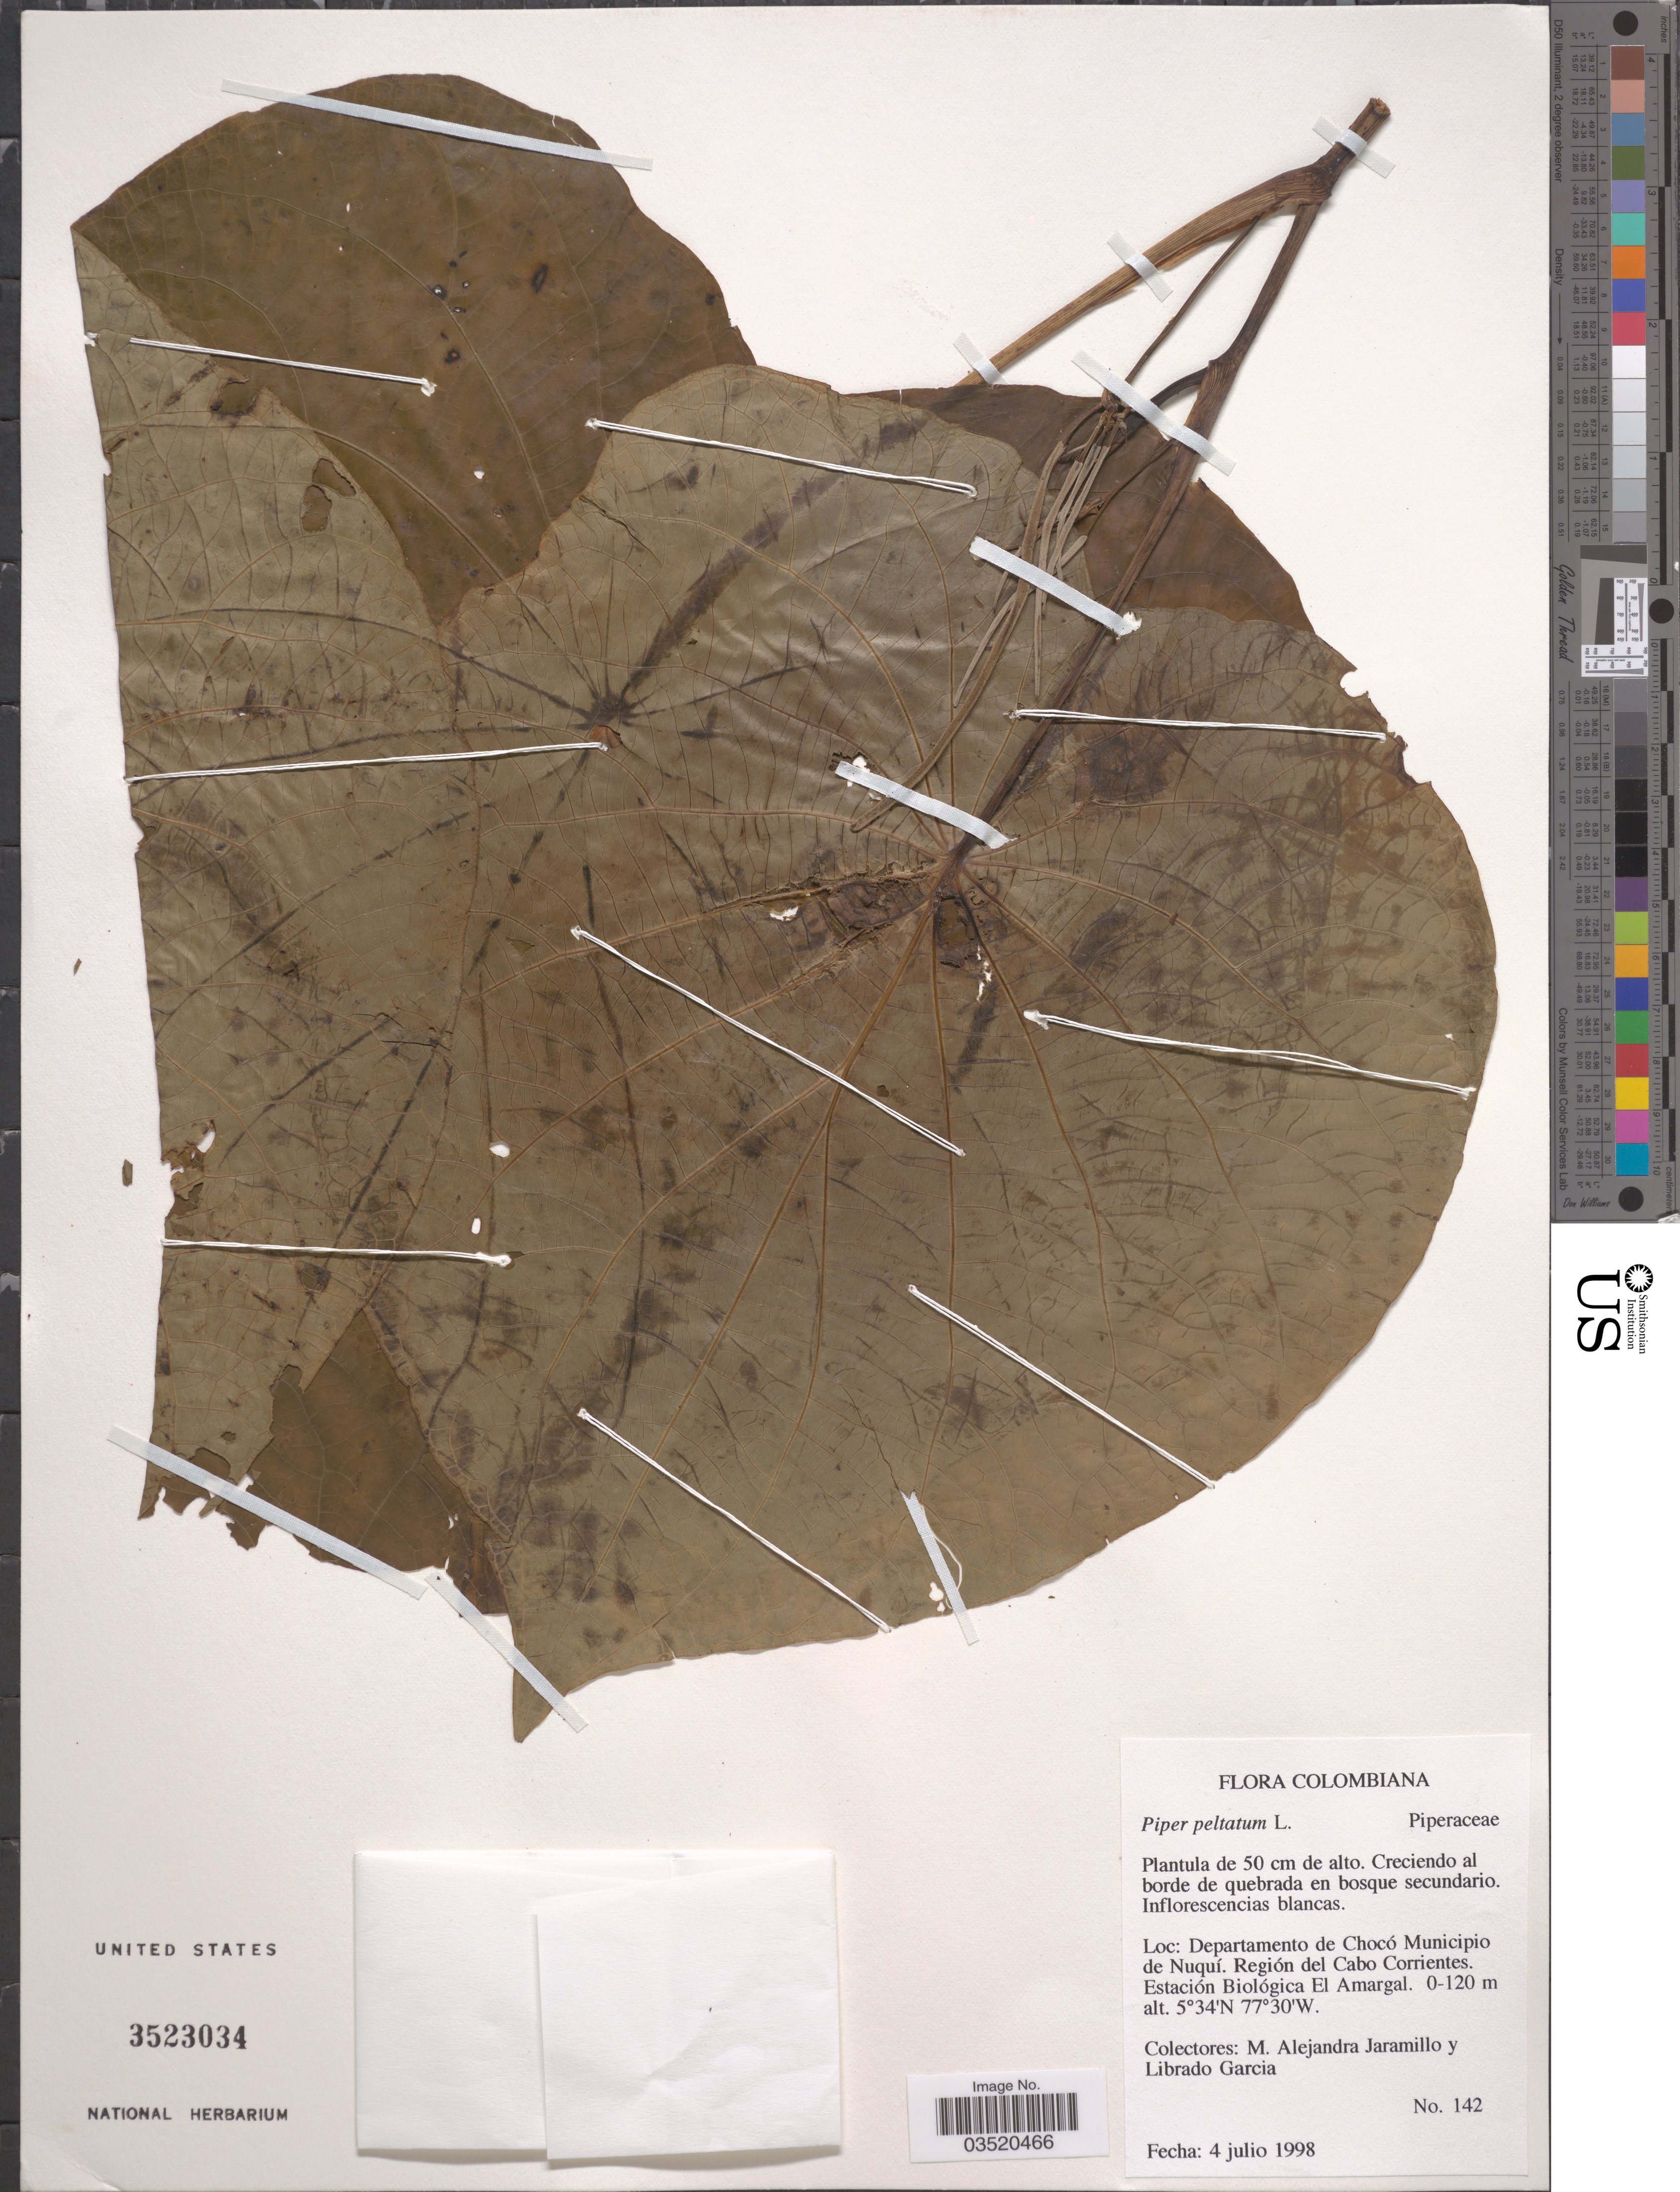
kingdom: Plantae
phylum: Tracheophyta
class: Magnoliopsida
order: Piperales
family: Piperaceae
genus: Piper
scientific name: Piper peltatum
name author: L.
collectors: M. A. Jaramillo & L. Garcia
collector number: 142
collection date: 1998-07-04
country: Colombia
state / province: Chocó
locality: Departamento de Chocó Municipio de Nuquí. Región del Cabo Corrientes. Estación Biológica El Amargal.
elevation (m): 0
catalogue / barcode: US 3523034